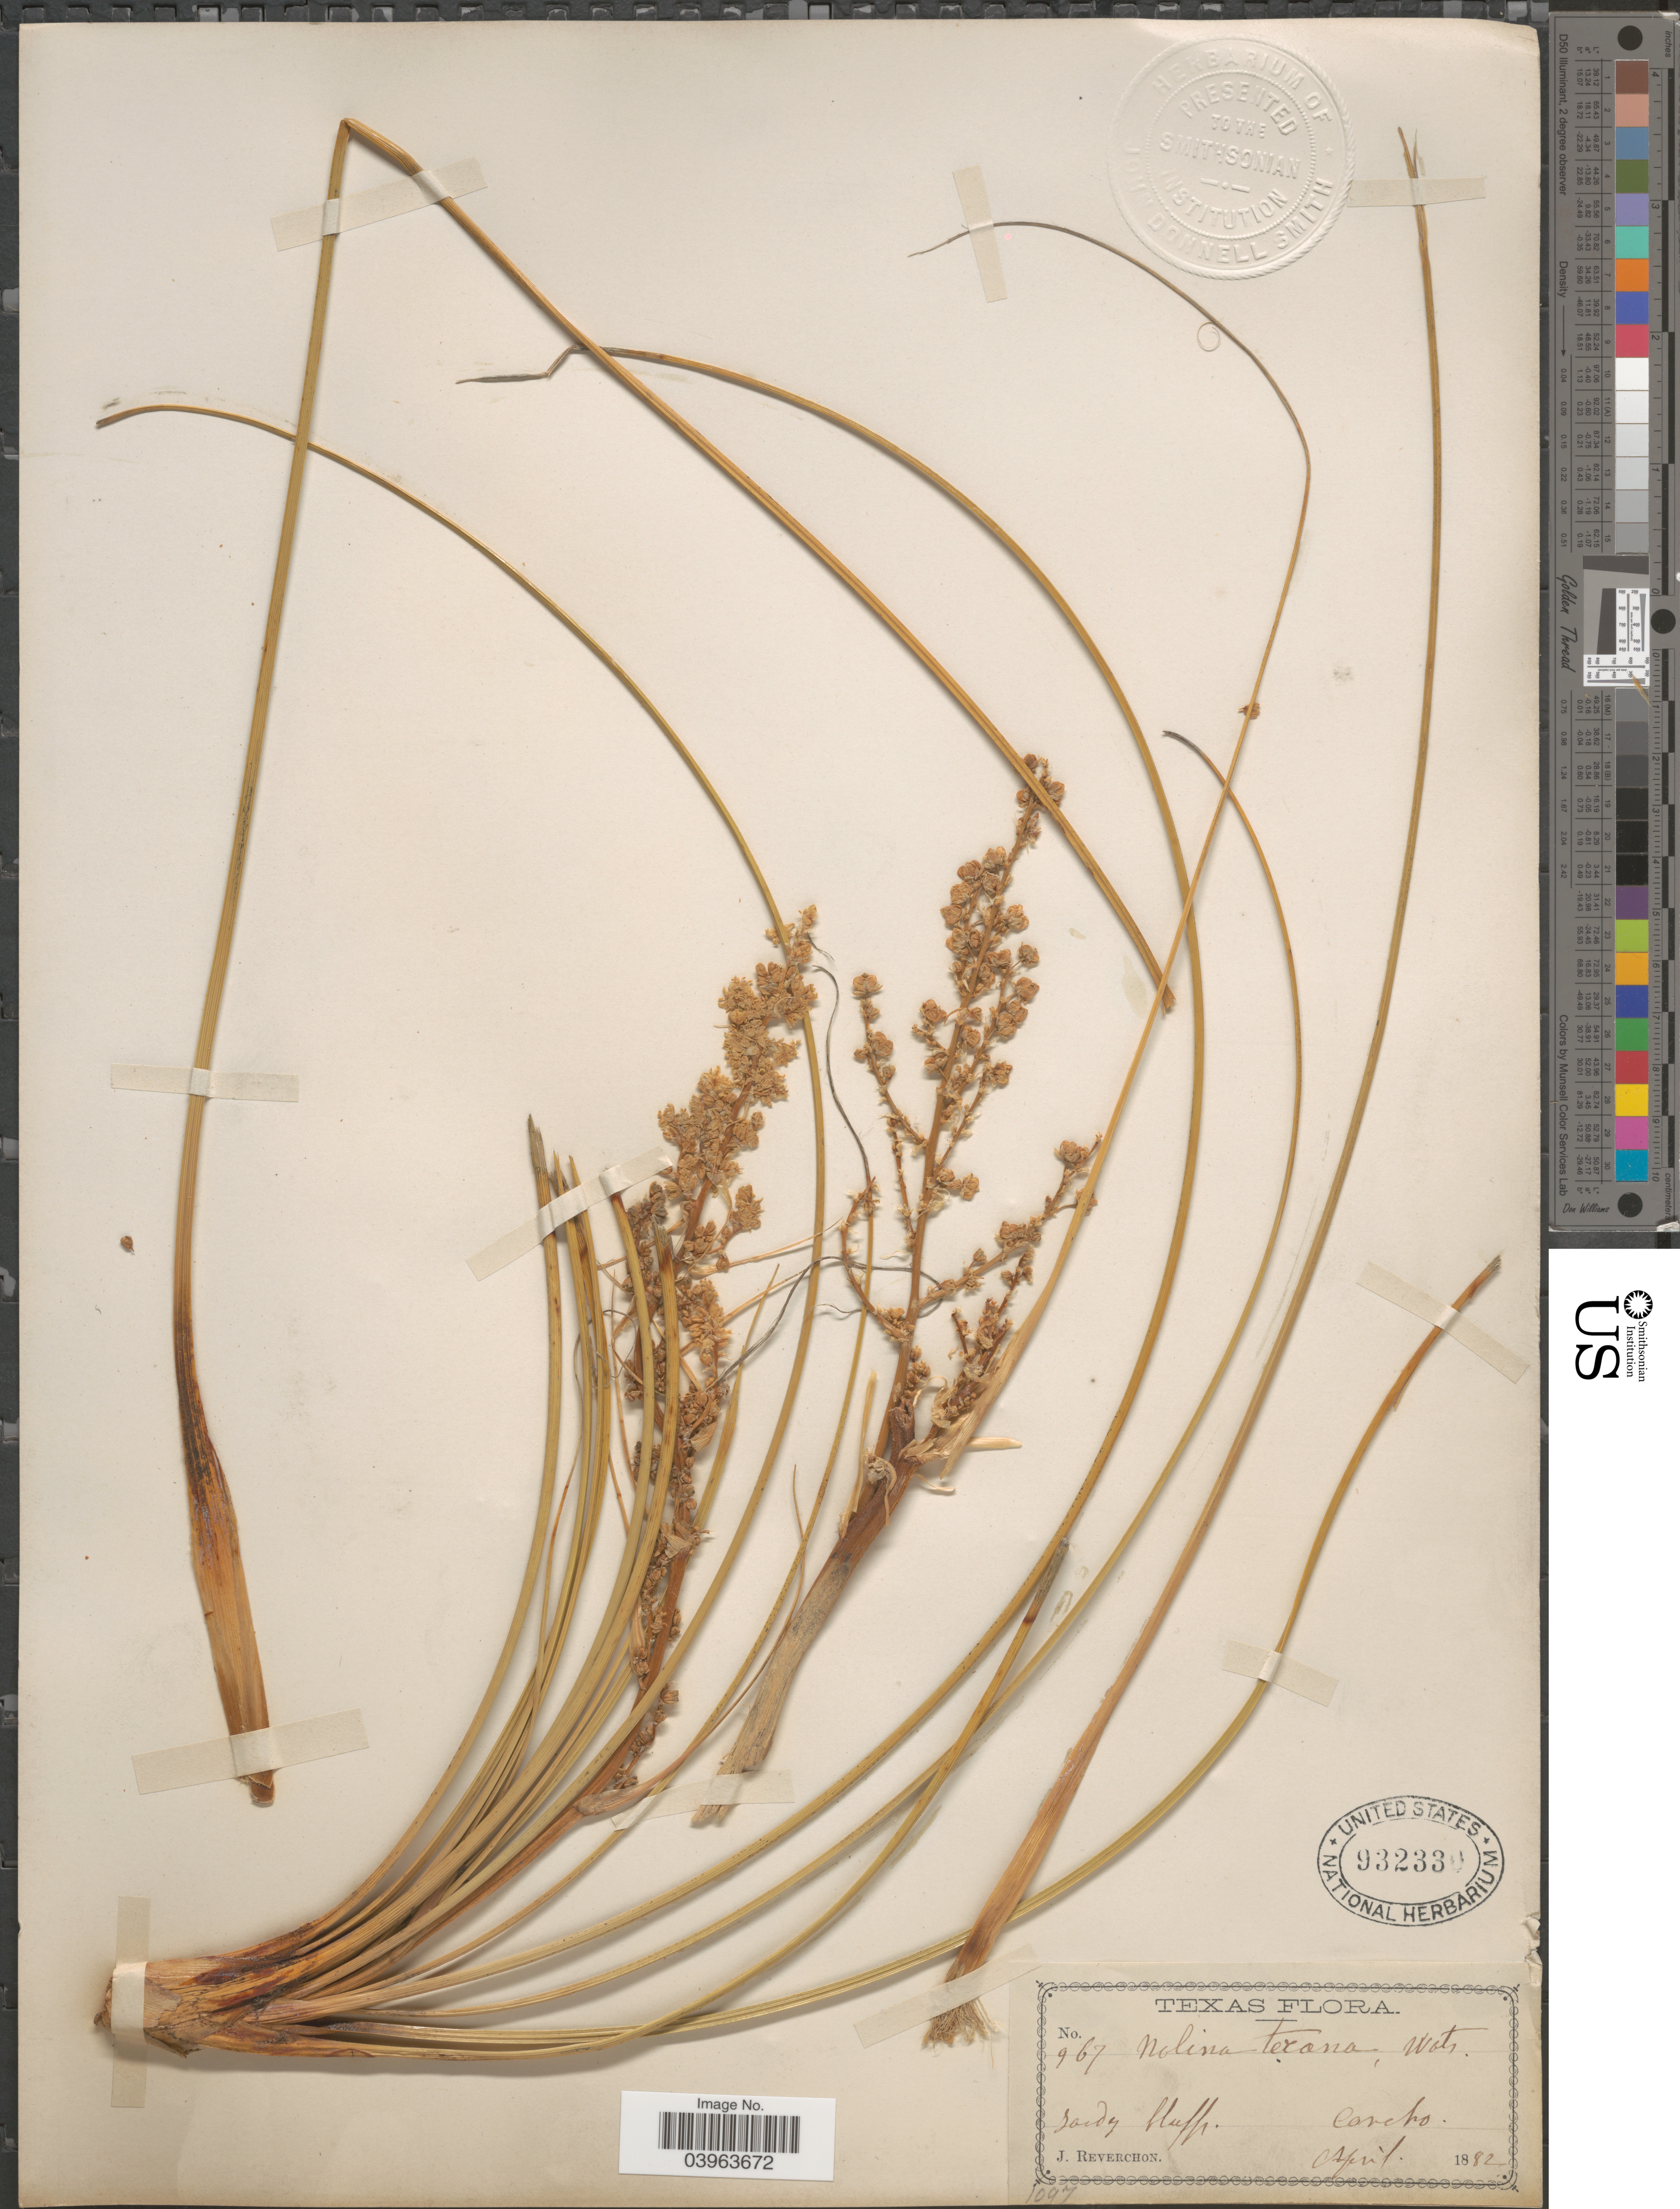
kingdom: Plantae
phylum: Tracheophyta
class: Liliopsida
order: Asparagales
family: Asparagaceae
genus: Nolina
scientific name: Nolina texana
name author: S. Watson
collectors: J. Reverchon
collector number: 967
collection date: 1882-04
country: United States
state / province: Texas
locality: Concho.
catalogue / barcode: US 932330